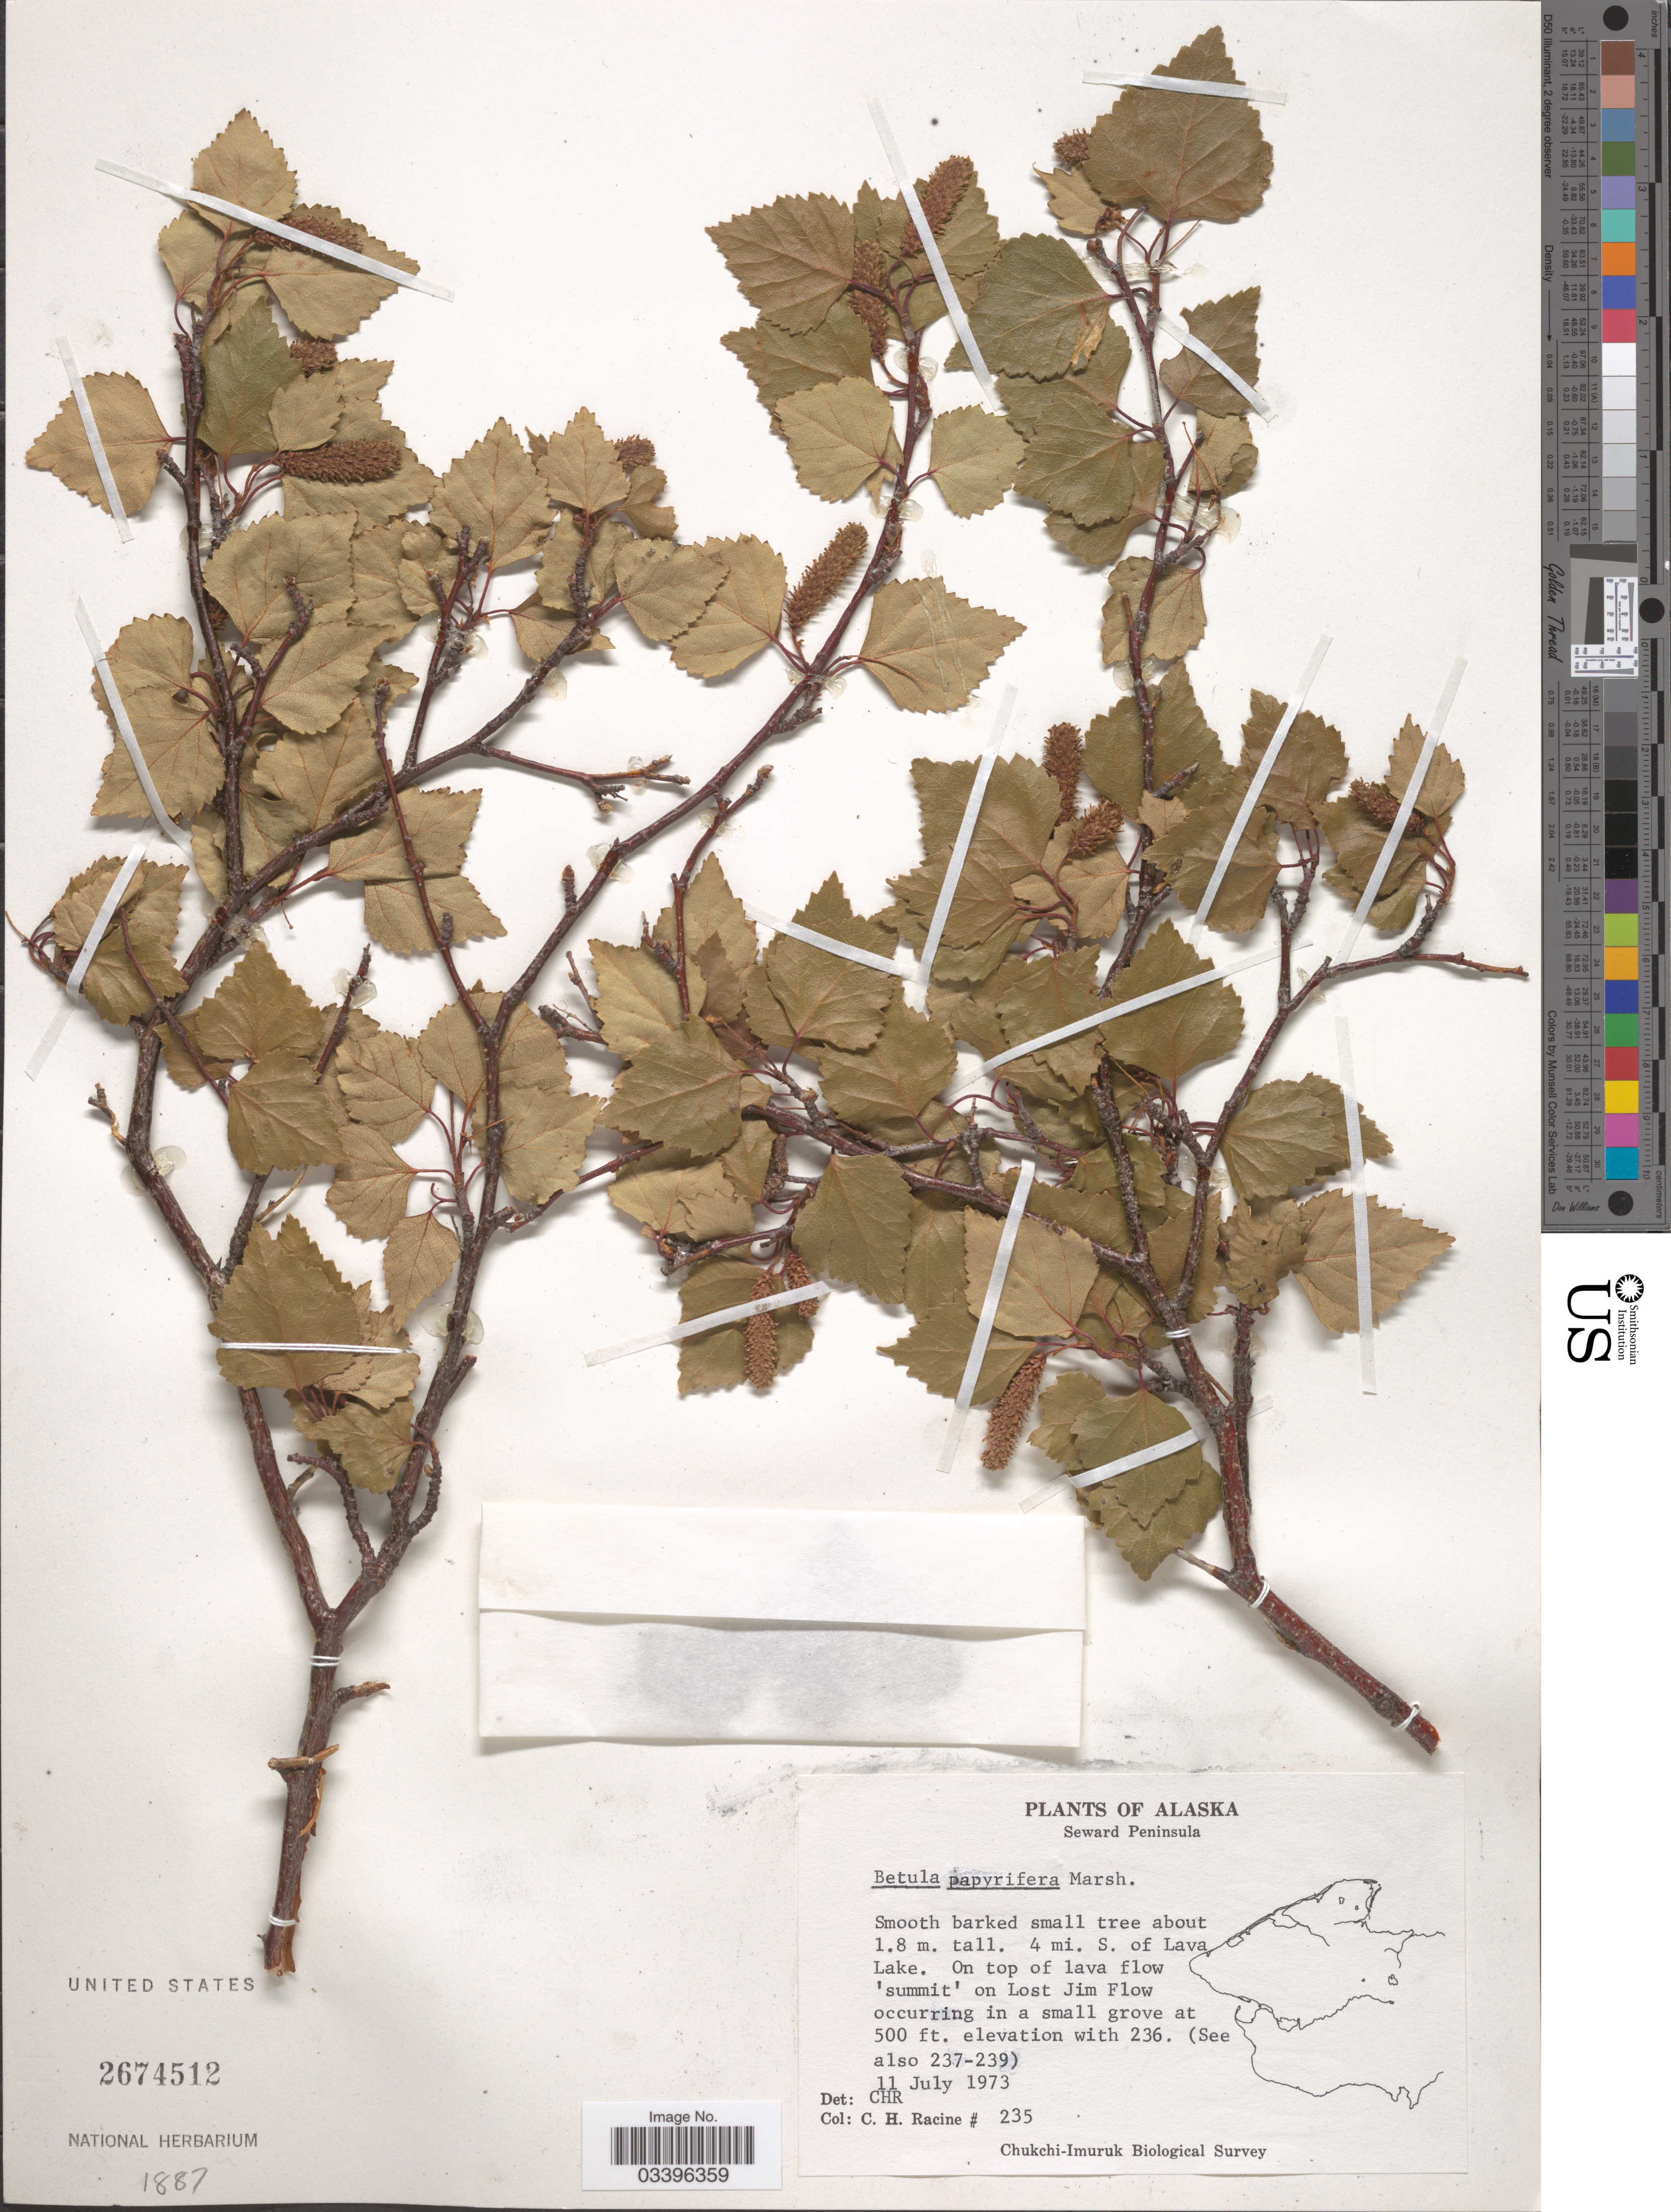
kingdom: Plantae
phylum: Tracheophyta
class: Magnoliopsida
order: Fagales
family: Betulaceae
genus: Betula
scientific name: Betula papyrifera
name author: Marshall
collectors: C. Racine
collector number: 235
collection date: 1973-07-11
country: United States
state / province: Alaska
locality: Seward Peninsula. 4 mi. S. of Lava Lake. On top of lava flow 'summit' on Lost Jim Flow.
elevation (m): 72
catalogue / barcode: US 2674512